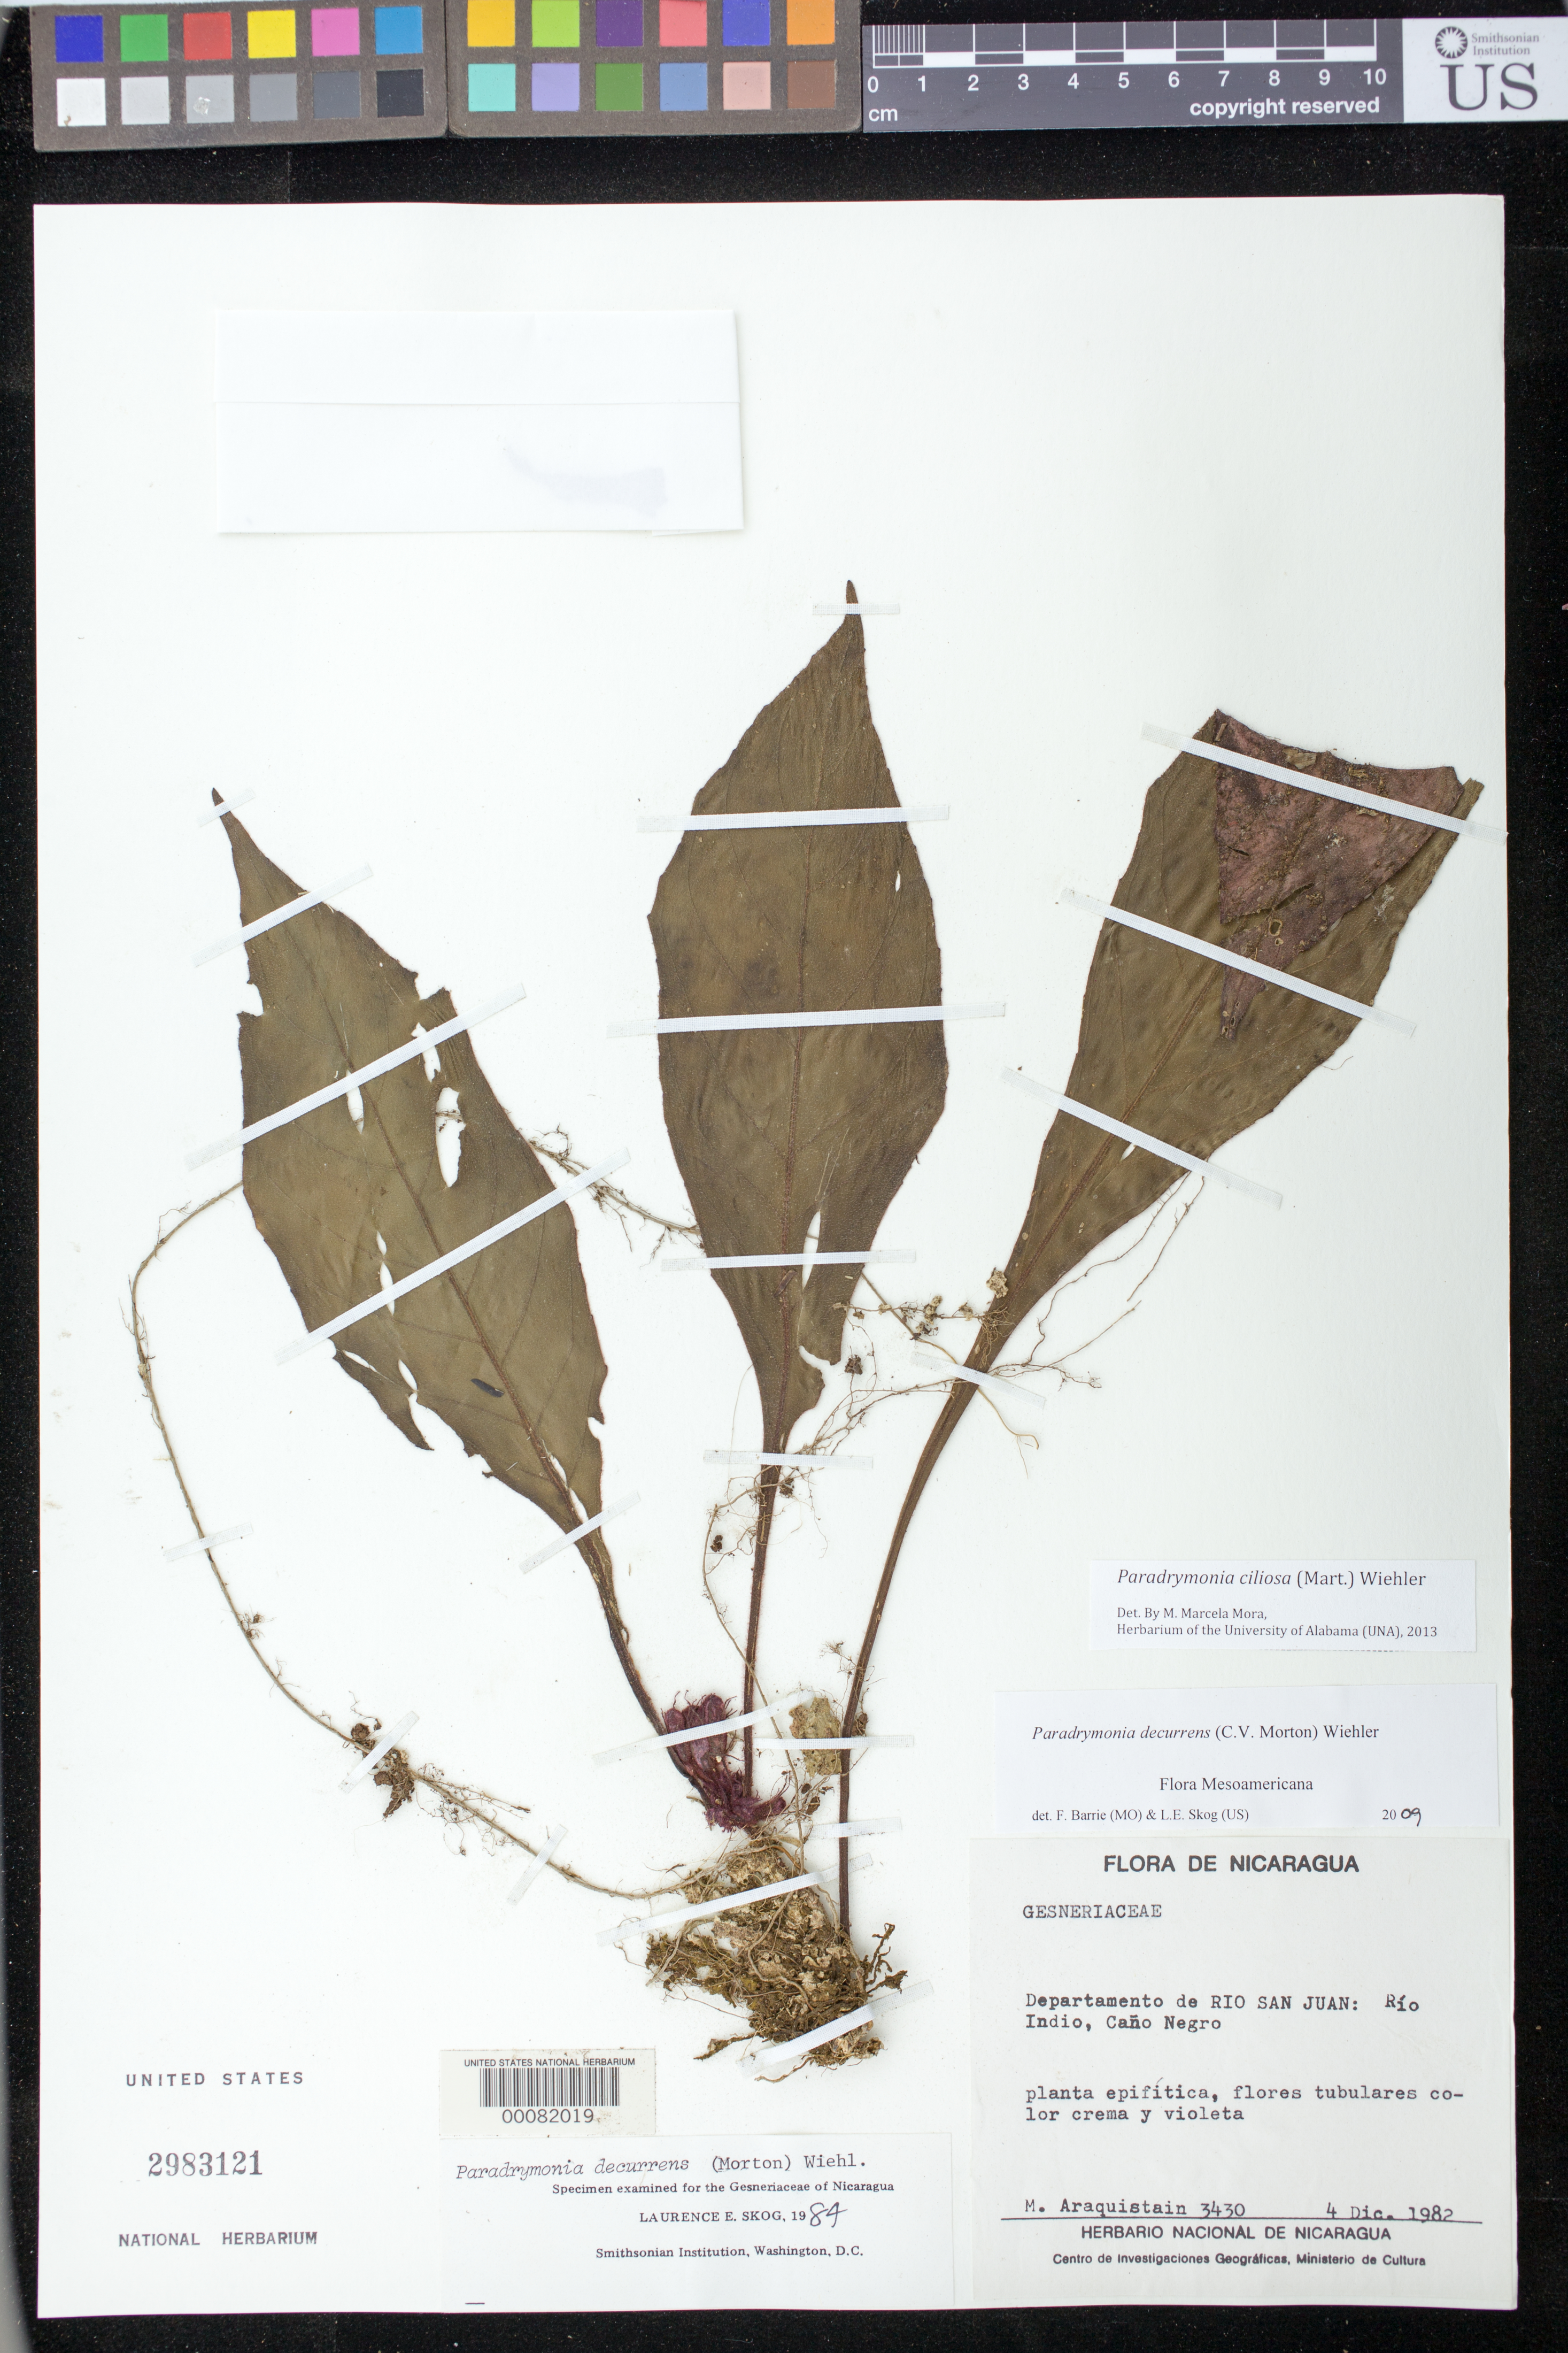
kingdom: Plantae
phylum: Tracheophyta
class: Magnoliopsida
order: Lamiales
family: Gesneriaceae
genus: Paradrymonia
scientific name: Paradrymonia ciliosa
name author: (Mart.) Wiehler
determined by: Mora, M. Marcela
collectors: M. Araquistain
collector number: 3430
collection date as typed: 04 Dec 1982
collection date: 1982-12-04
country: Nicaragua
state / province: Rio San Juan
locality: Rio Indio, Cano Negro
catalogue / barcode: US 2983121